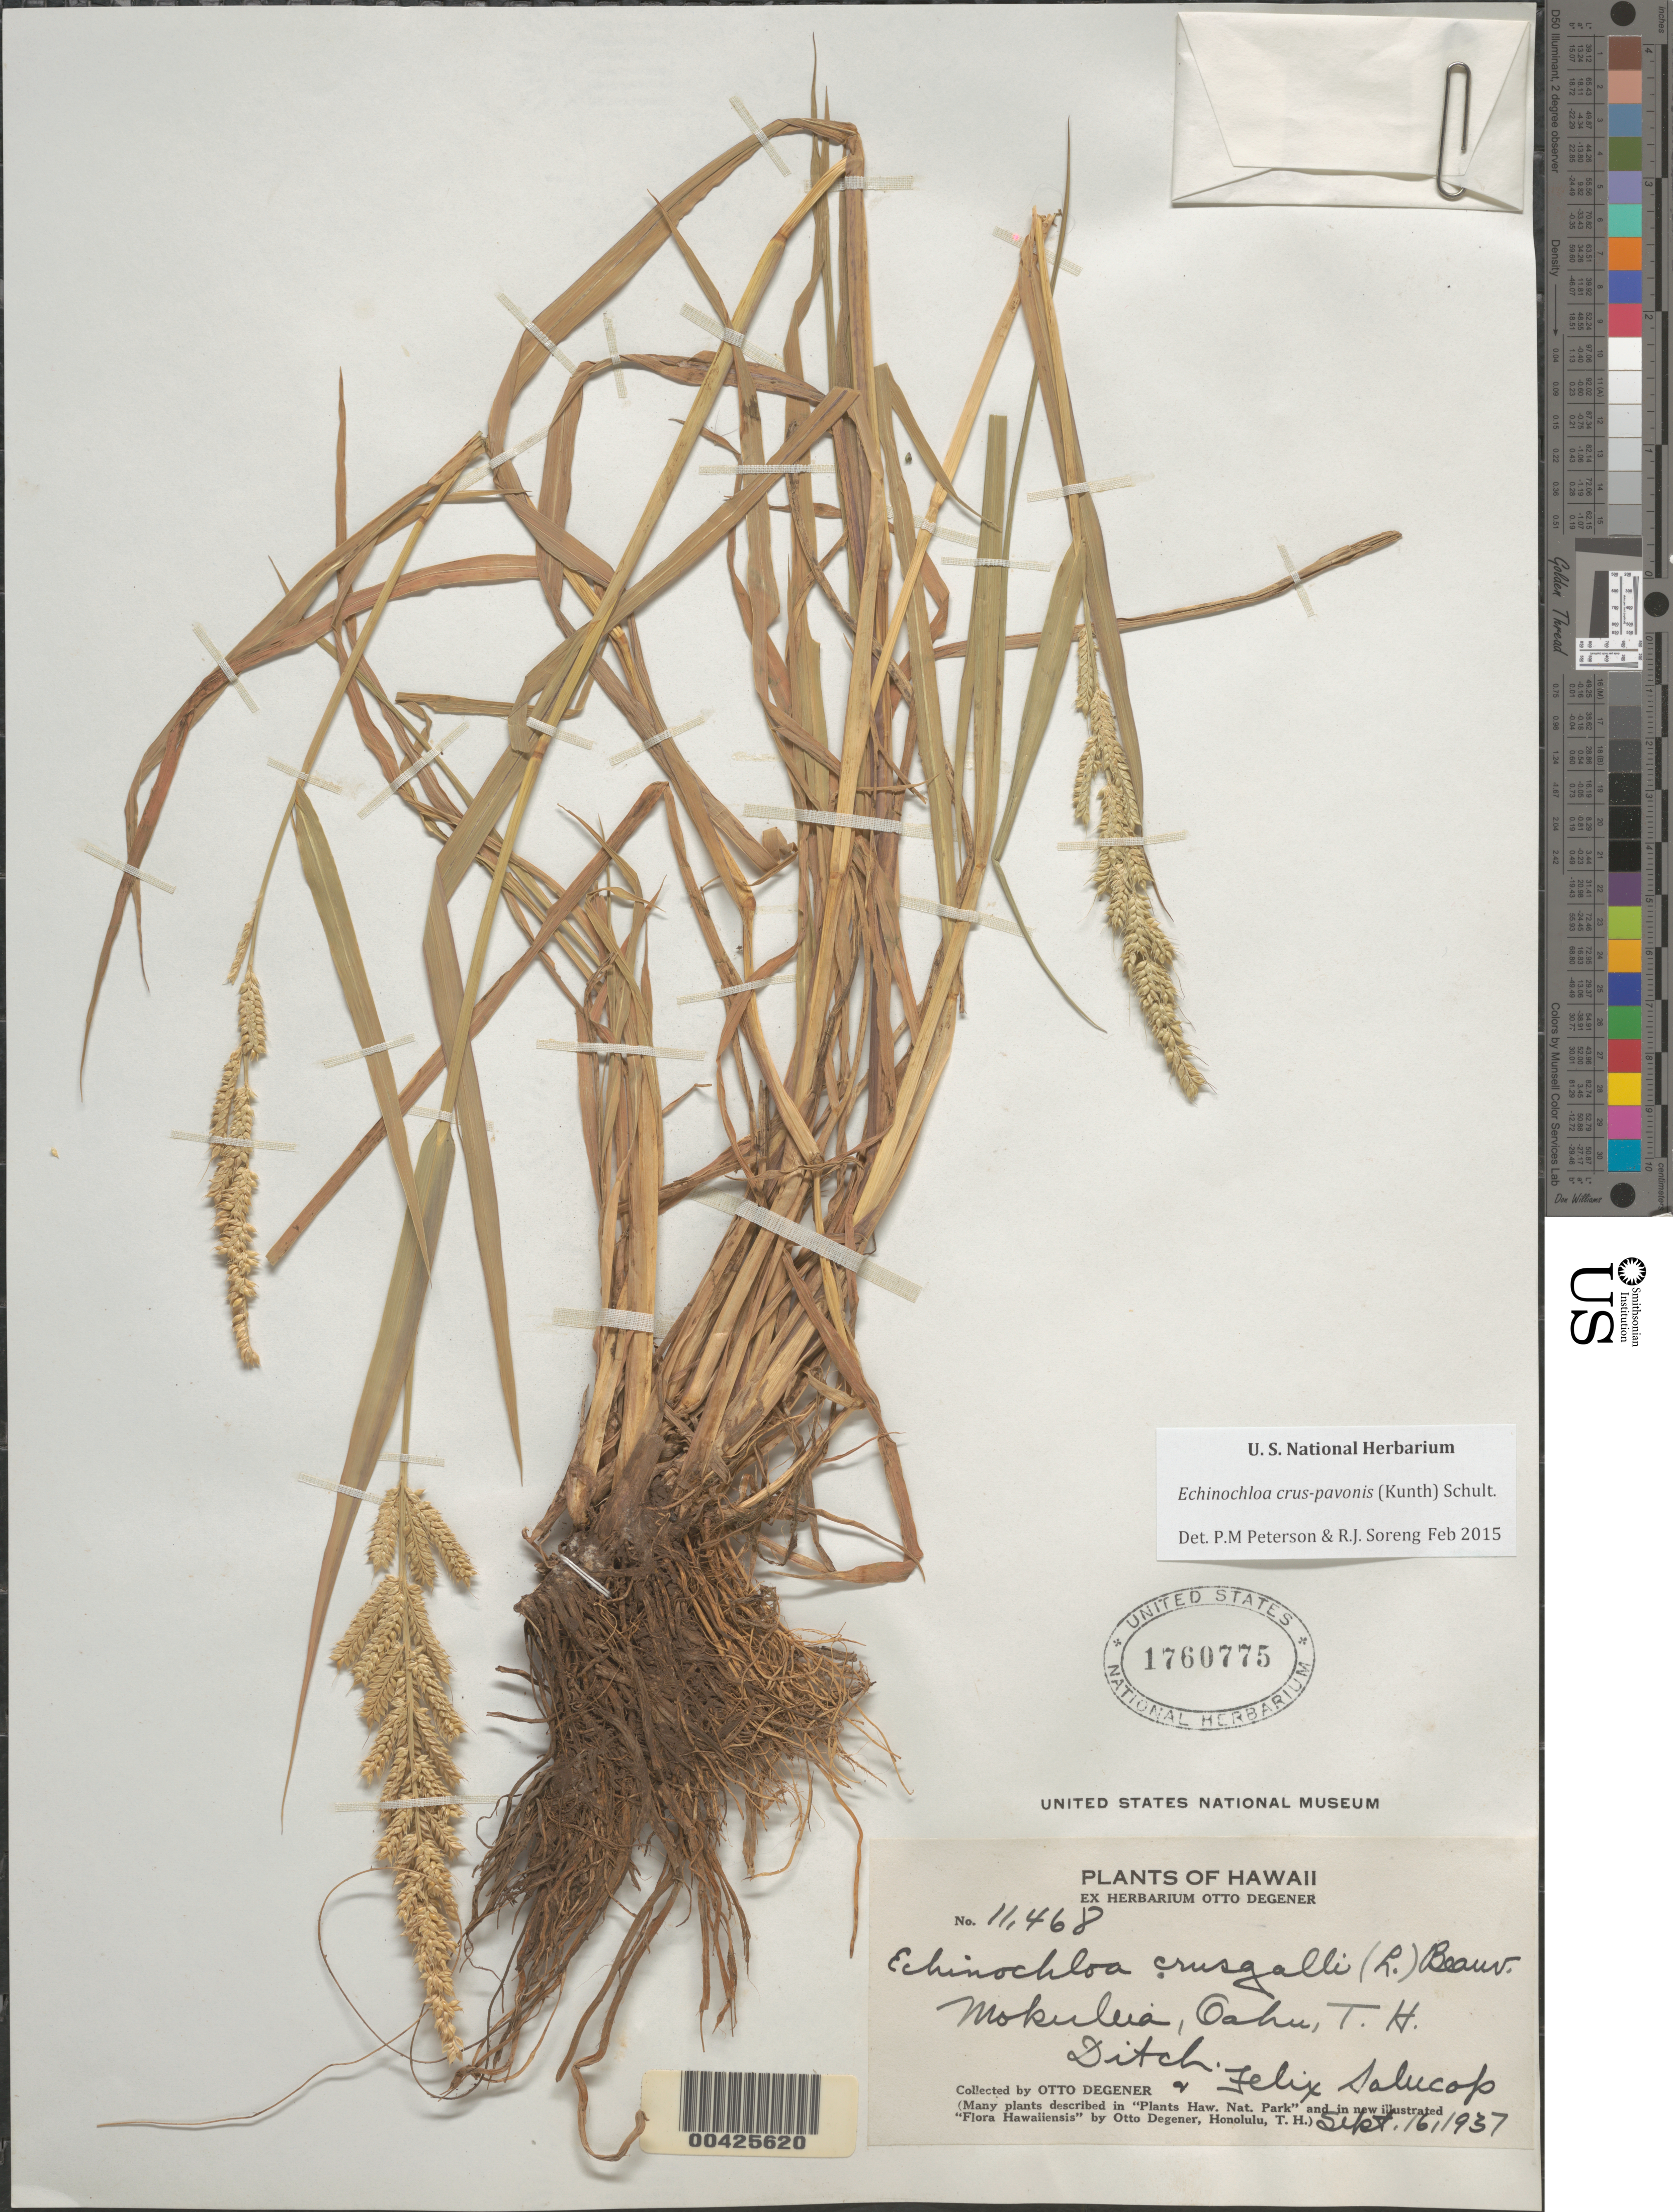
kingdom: Plantae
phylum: Tracheophyta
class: Liliopsida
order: Poales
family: Poaceae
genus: Echinochloa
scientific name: Echinochloa crus-galli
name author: (L.) P. Beauv.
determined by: Wagner, W. L., (BOT), Smithsonian Institution - National Museum of Natural History (UNITED STATES)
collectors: O. Degener & F. Salucop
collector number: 11468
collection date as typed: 16 Sep 1937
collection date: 1937-09-16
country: United States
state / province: Hawaii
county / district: Honolulu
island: Oahu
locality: Mokuleia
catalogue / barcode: US 1760775